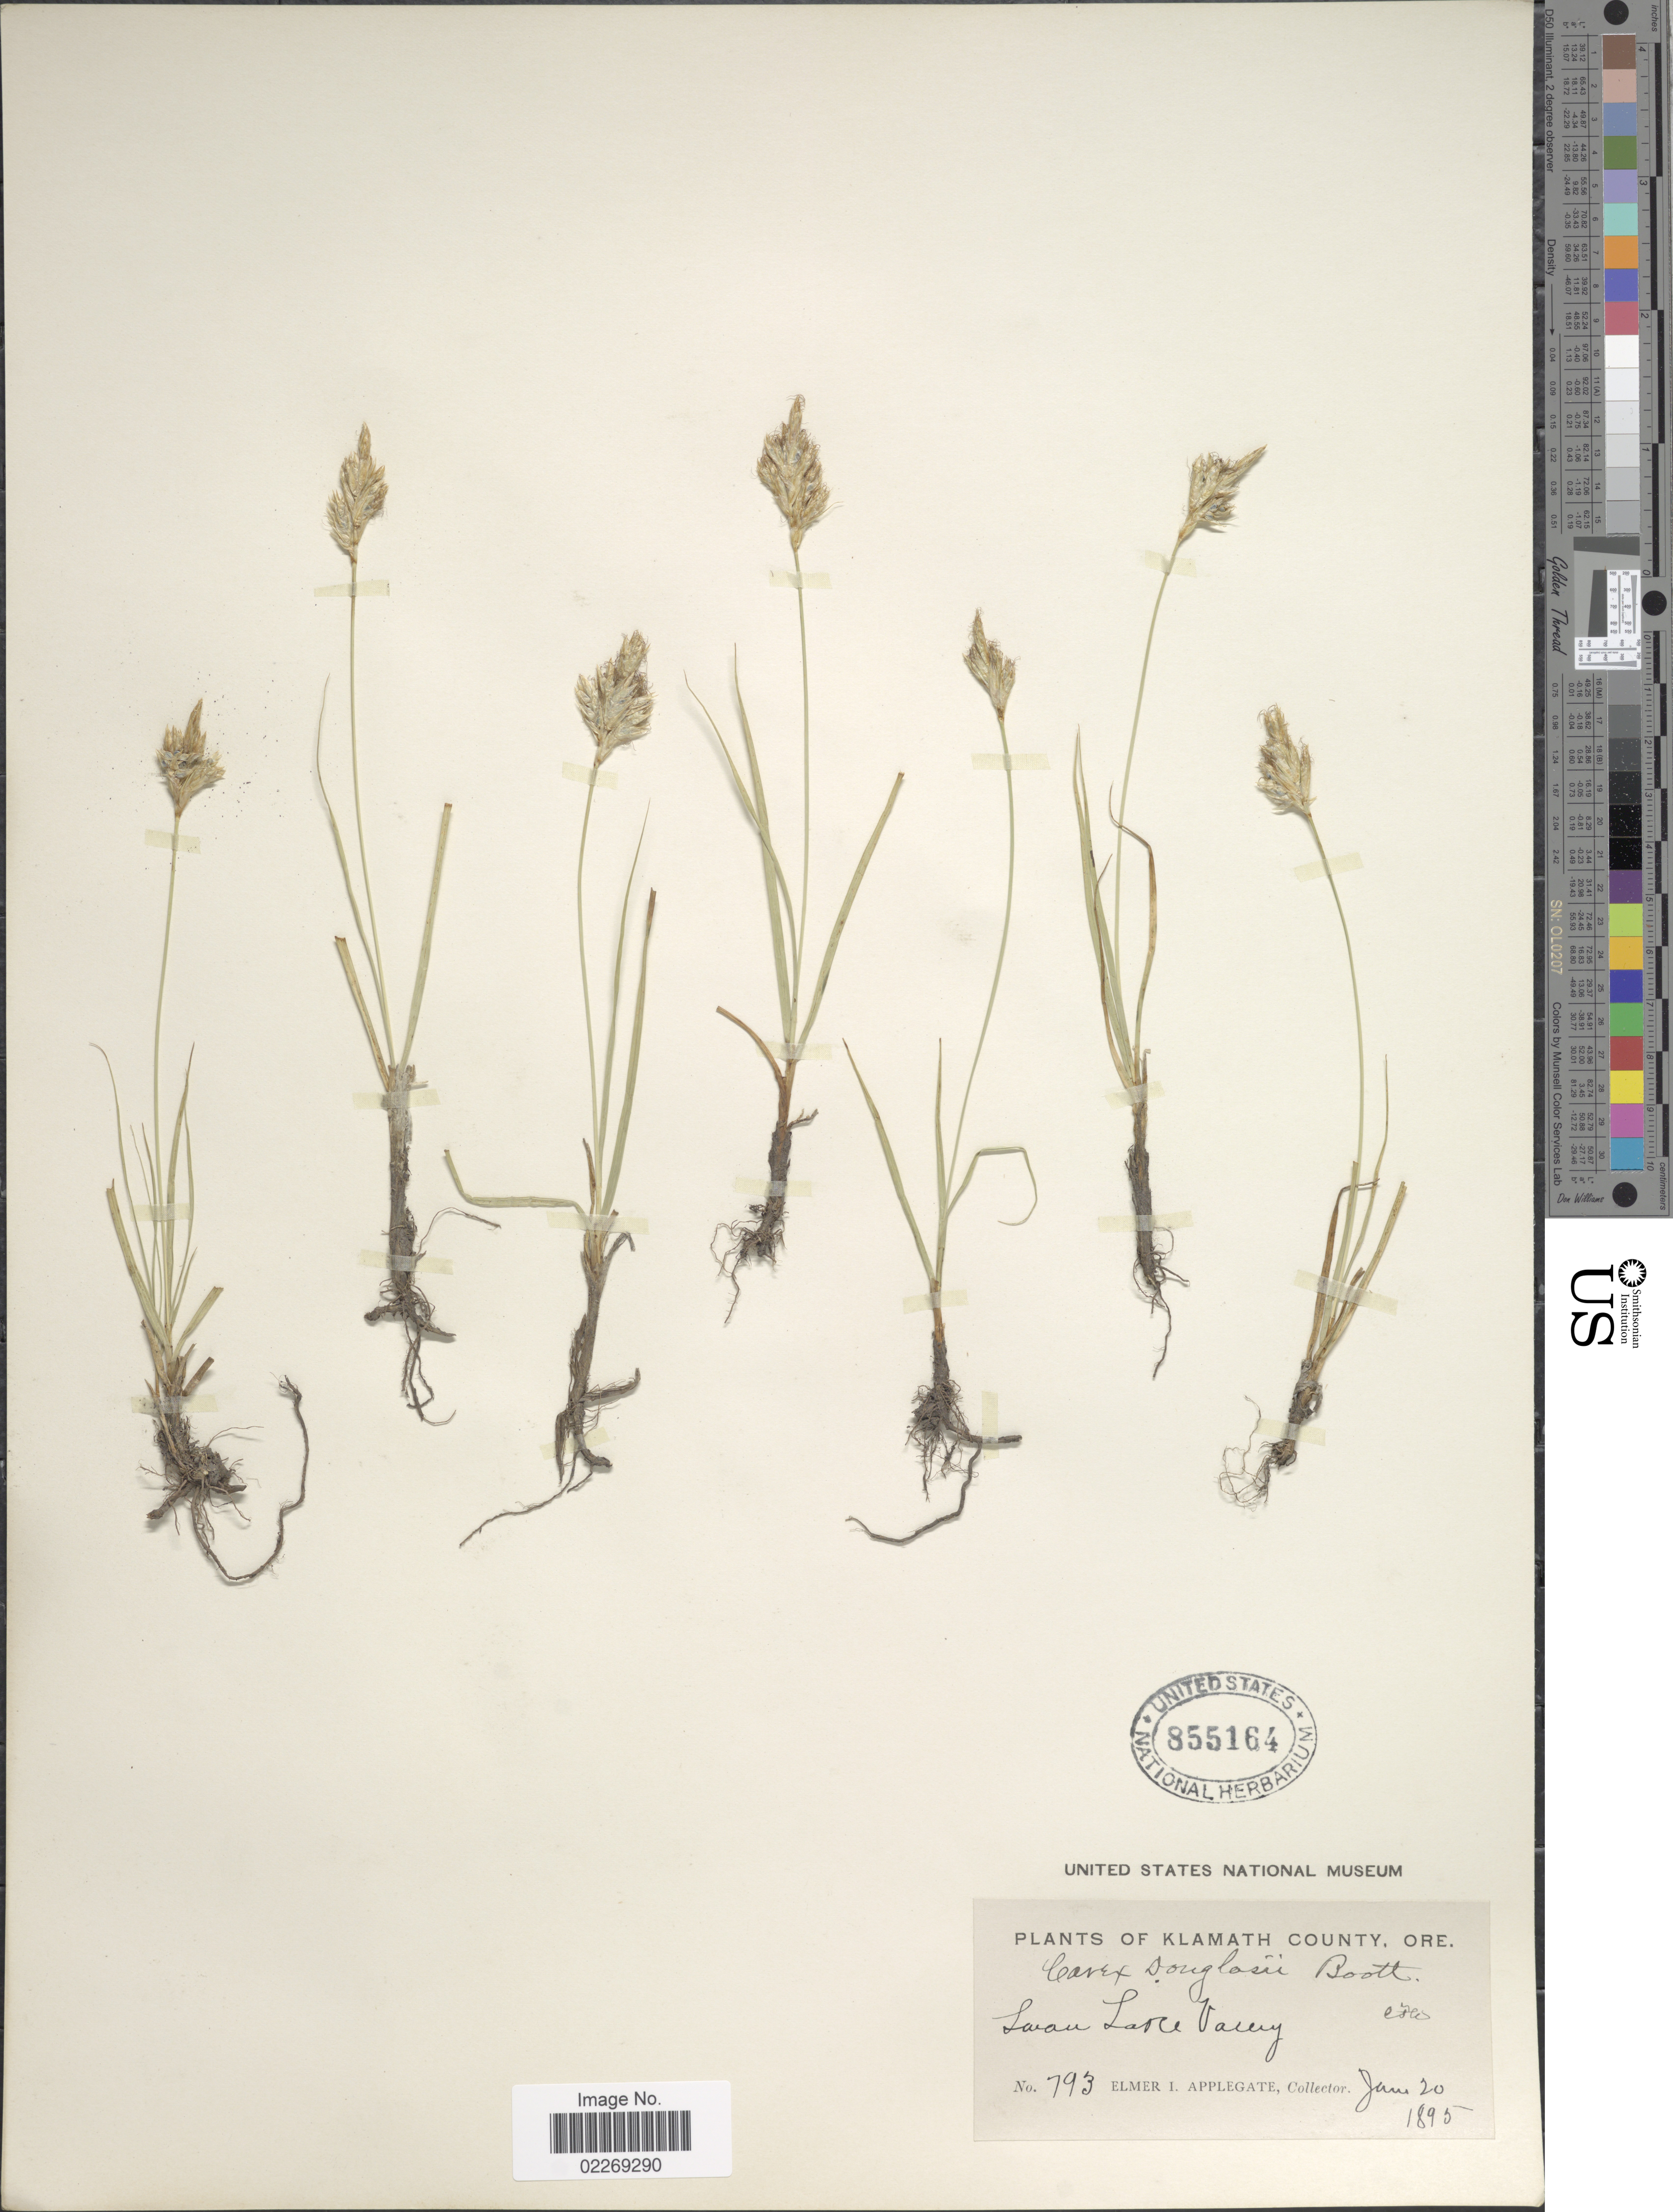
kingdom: Plantae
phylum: Tracheophyta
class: Liliopsida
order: Poales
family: Cyperaceae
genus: Carex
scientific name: Carex douglasii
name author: Boott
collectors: E. I. Applegate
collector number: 793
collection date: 1895-06-20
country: United States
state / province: Oregon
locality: Klamath County, Ore. Swan Lake Valley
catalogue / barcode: US 855164